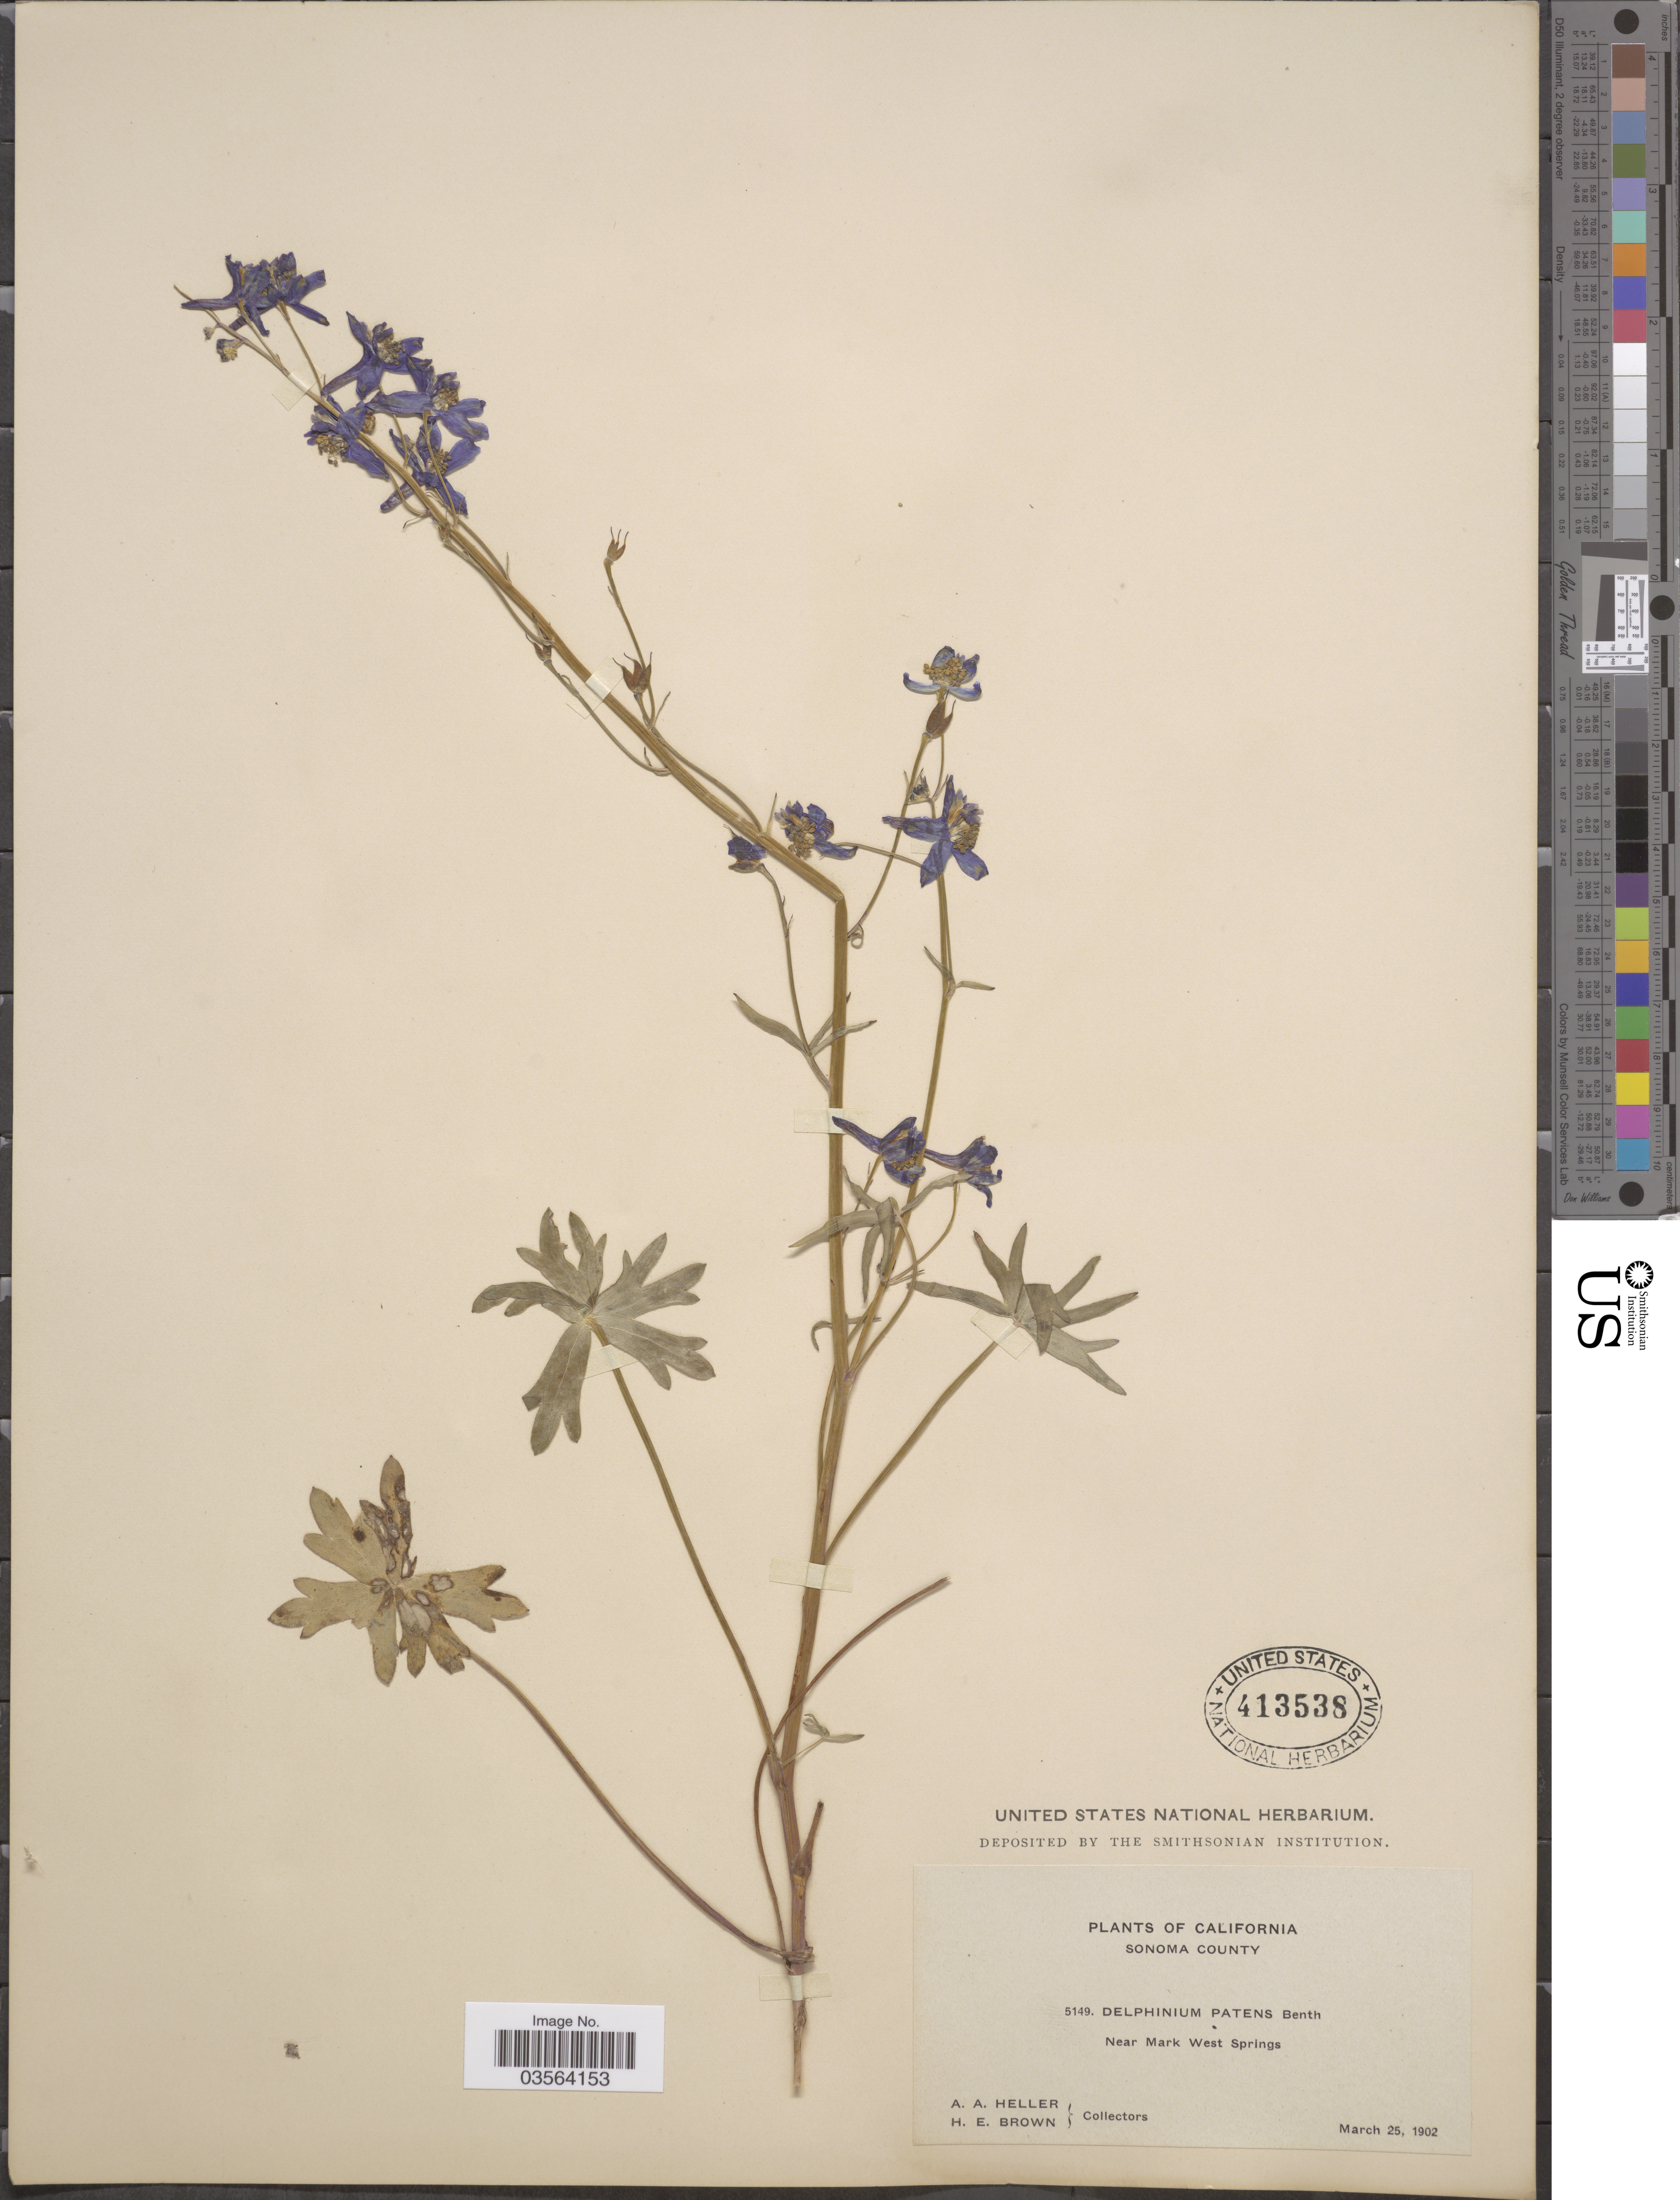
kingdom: Plantae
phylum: Tracheophyta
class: Magnoliopsida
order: Ranunculales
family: Ranunculaceae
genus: Delphinium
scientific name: Delphinium patens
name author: Benth.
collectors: A. A. Heller & H. E. Brown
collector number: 5149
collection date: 1902-03-25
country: United States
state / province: California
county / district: Sonoma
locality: Sonoma County. Near Mark West Springs.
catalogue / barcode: US 413538